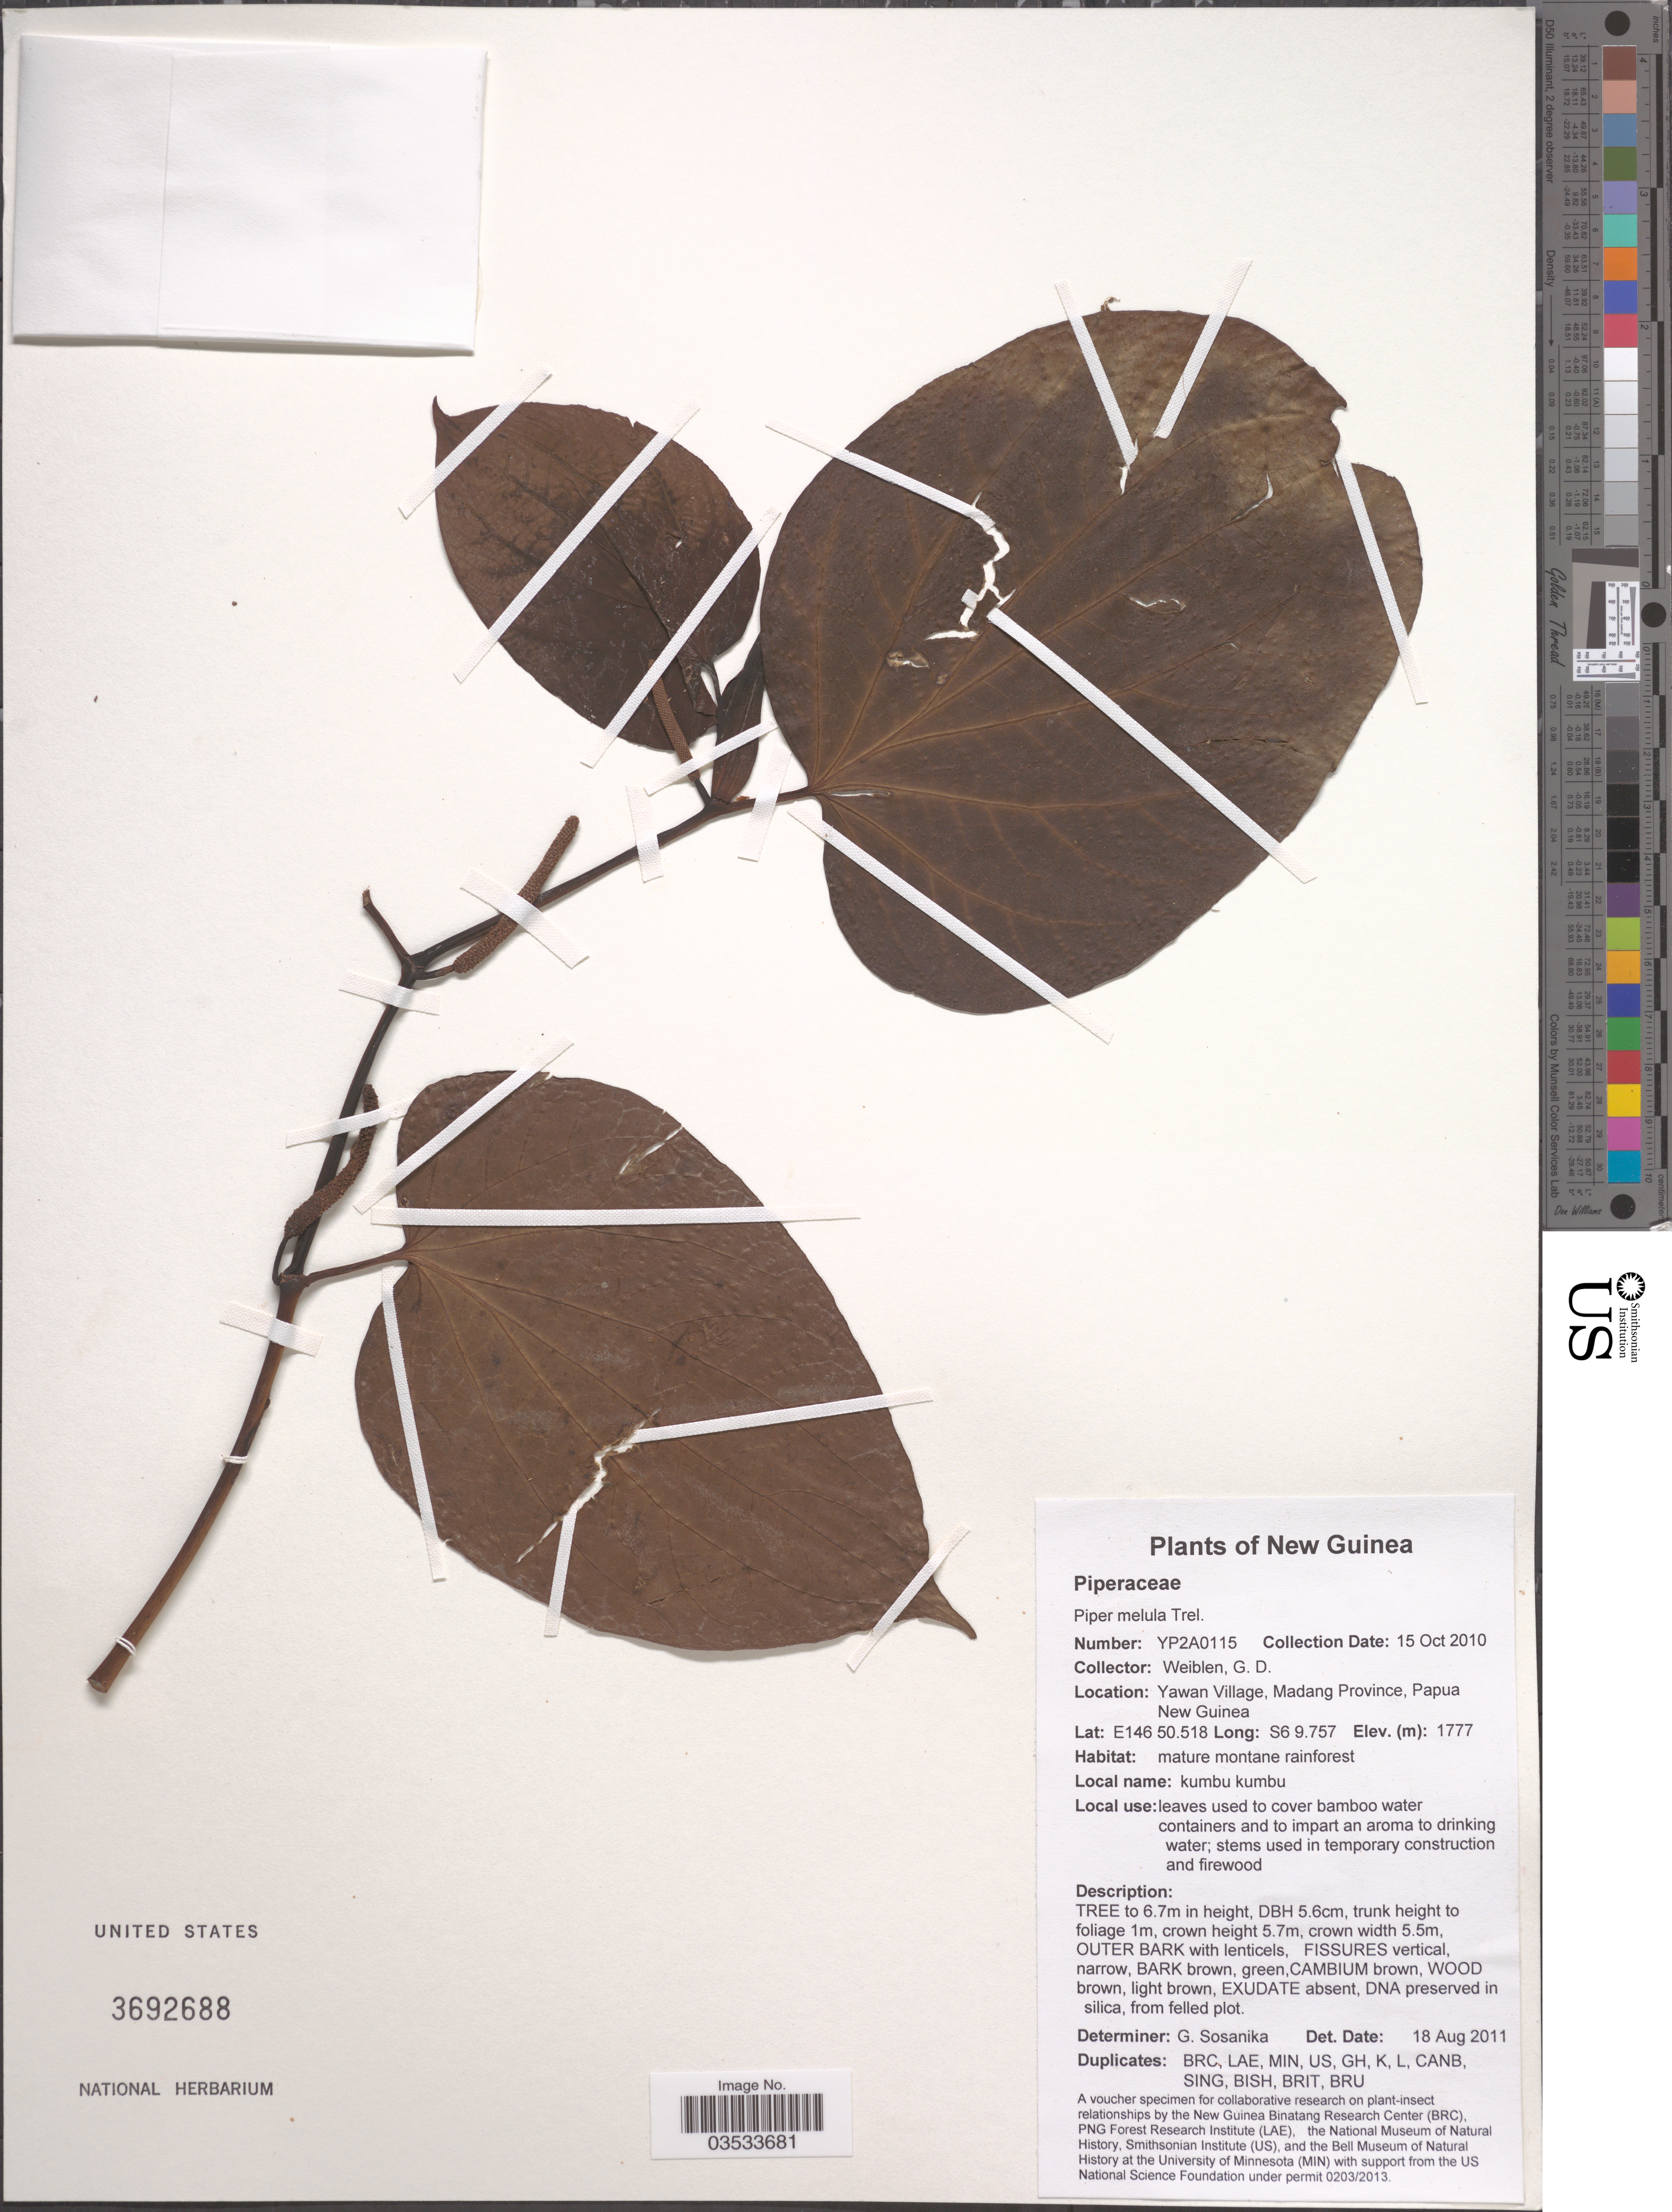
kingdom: Plantae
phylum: Tracheophyta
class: Magnoliopsida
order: Piperales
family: Piperaceae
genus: Piper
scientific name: Piper melula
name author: Trel.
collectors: G. D. Weiblen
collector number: YP2A0115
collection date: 2010-10-15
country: Papua New Guinea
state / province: Madang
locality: New Guinea. Yawan Village.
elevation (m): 1777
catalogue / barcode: US 3692688